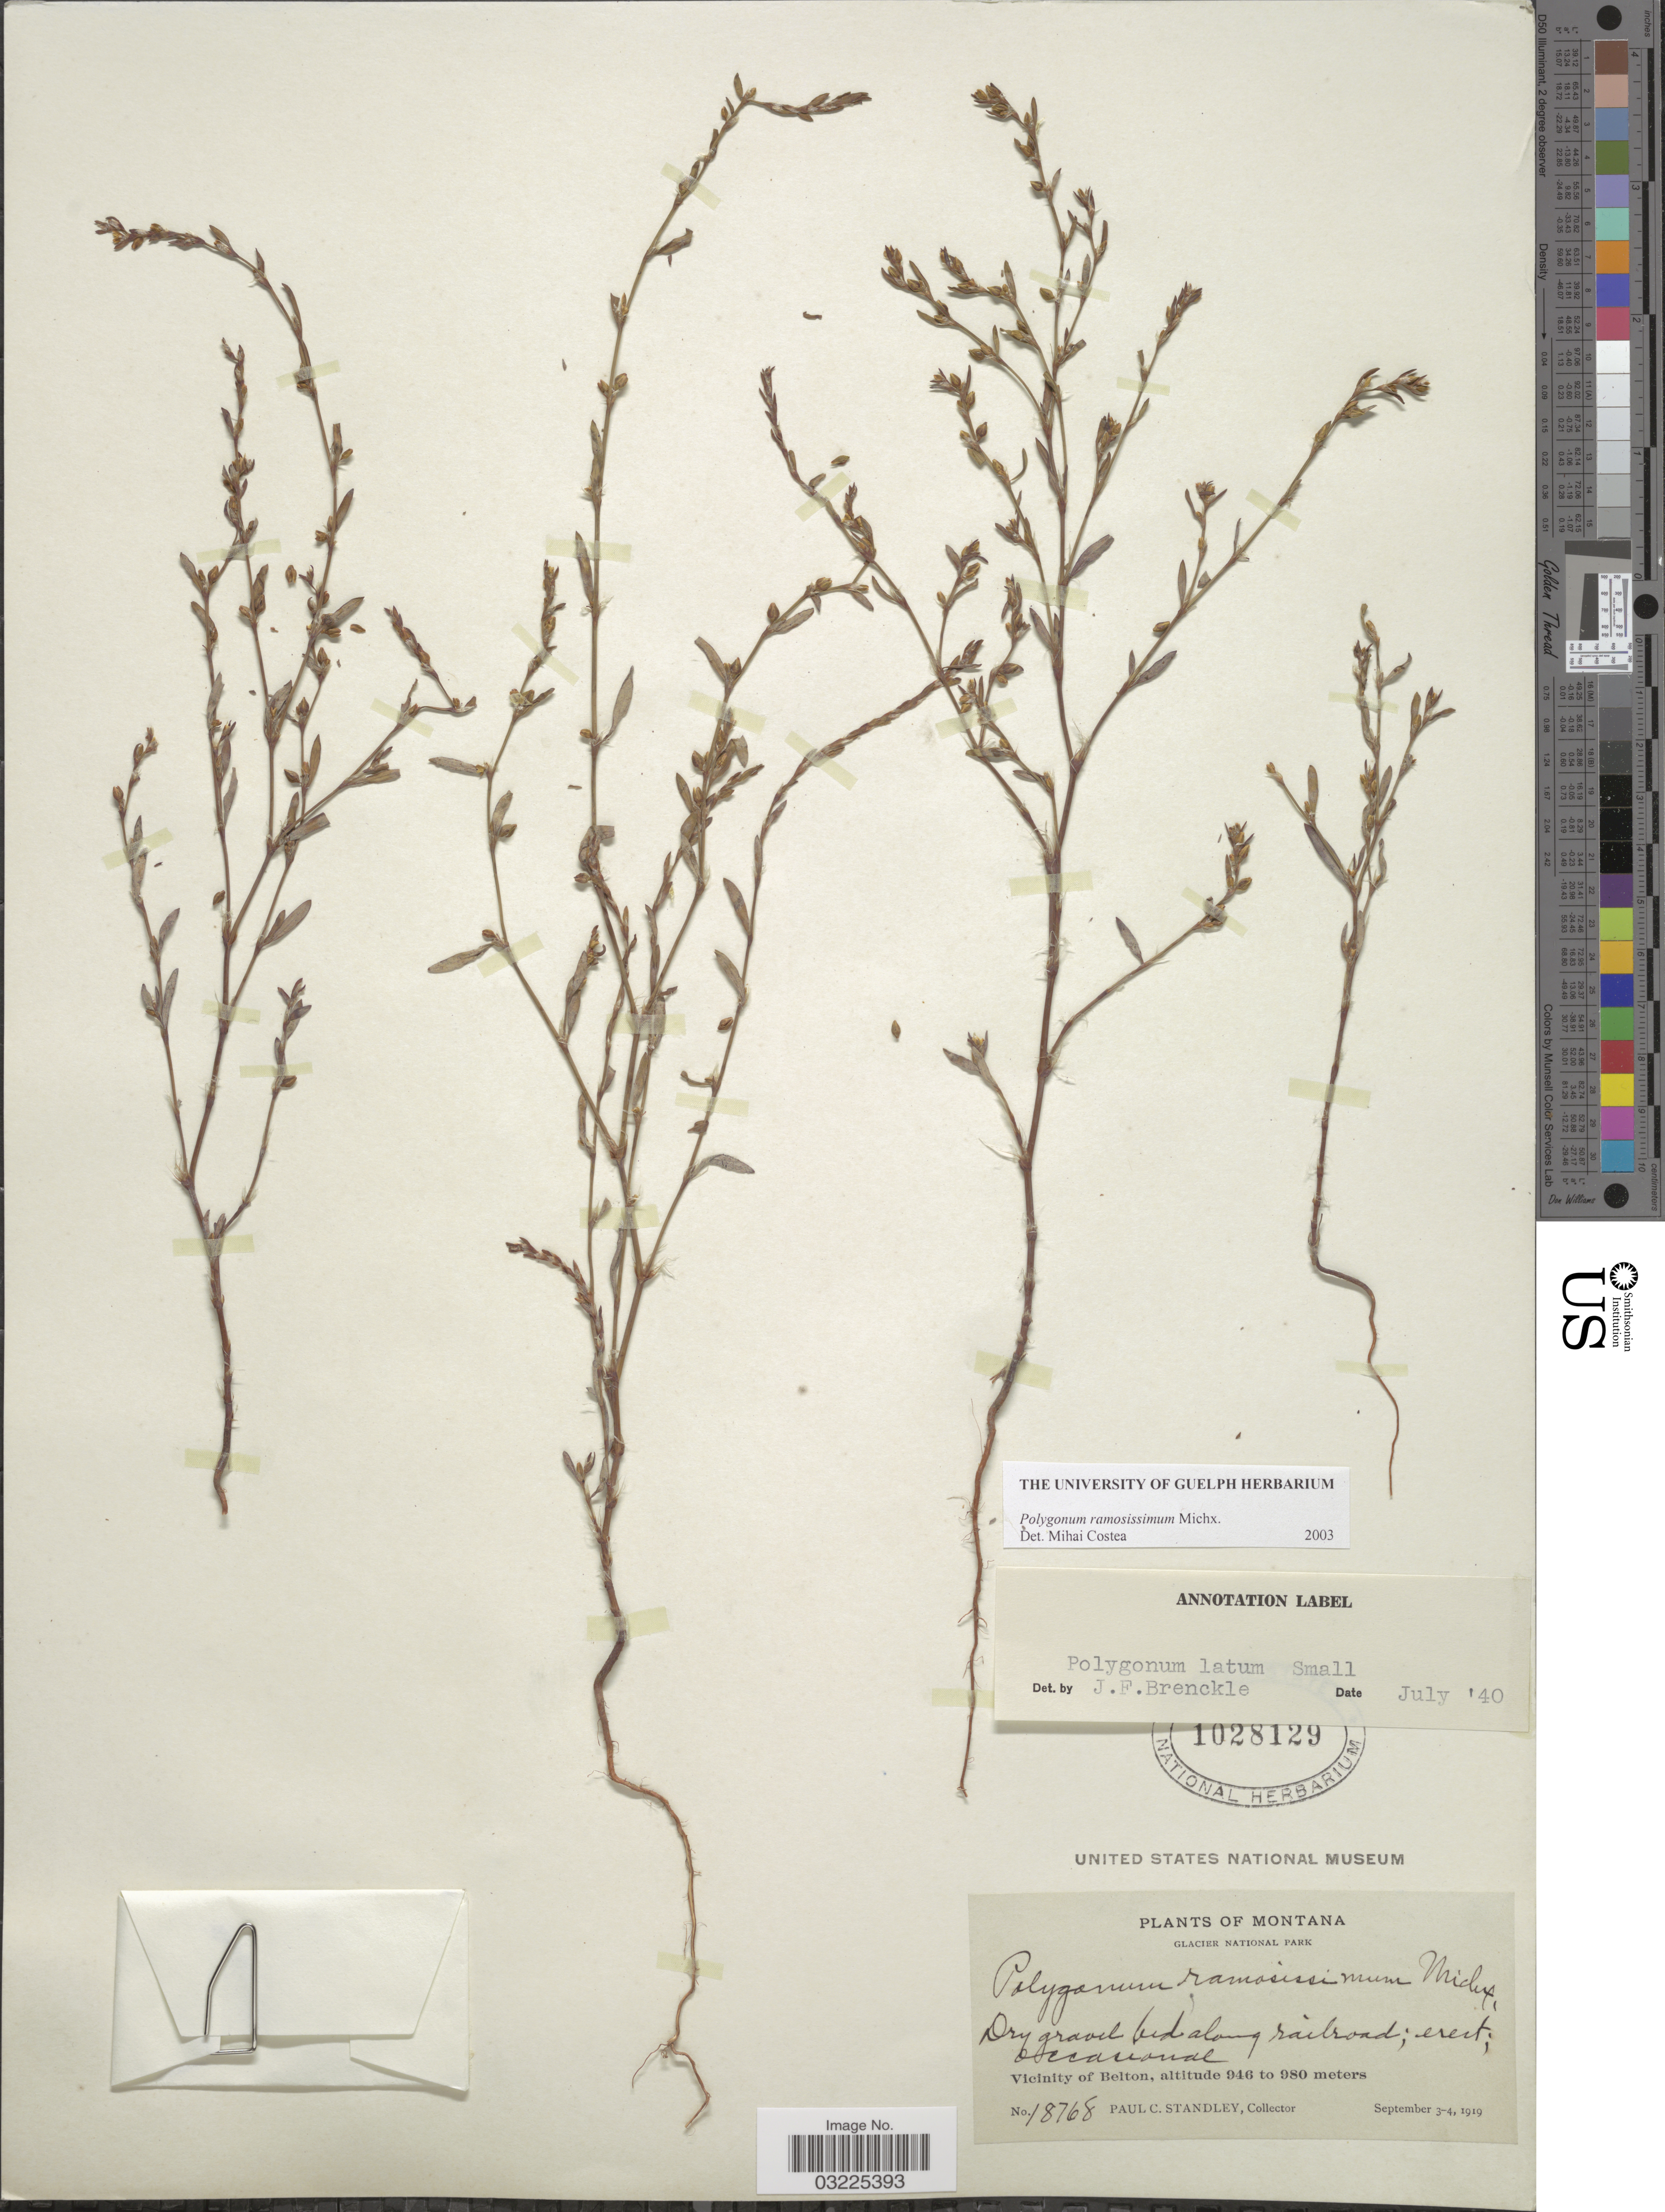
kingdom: Plantae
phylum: Tracheophyta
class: Magnoliopsida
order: Caryophyllales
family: Polygonaceae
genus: Polygonum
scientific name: Polygonum ramosissimum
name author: Michx.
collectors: P. C. Standley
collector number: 18768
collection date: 1919-09-03/1919-09-04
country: United States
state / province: Montana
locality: Glacier National Park. Vicinity of Belton.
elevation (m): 946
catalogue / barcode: US 1028129